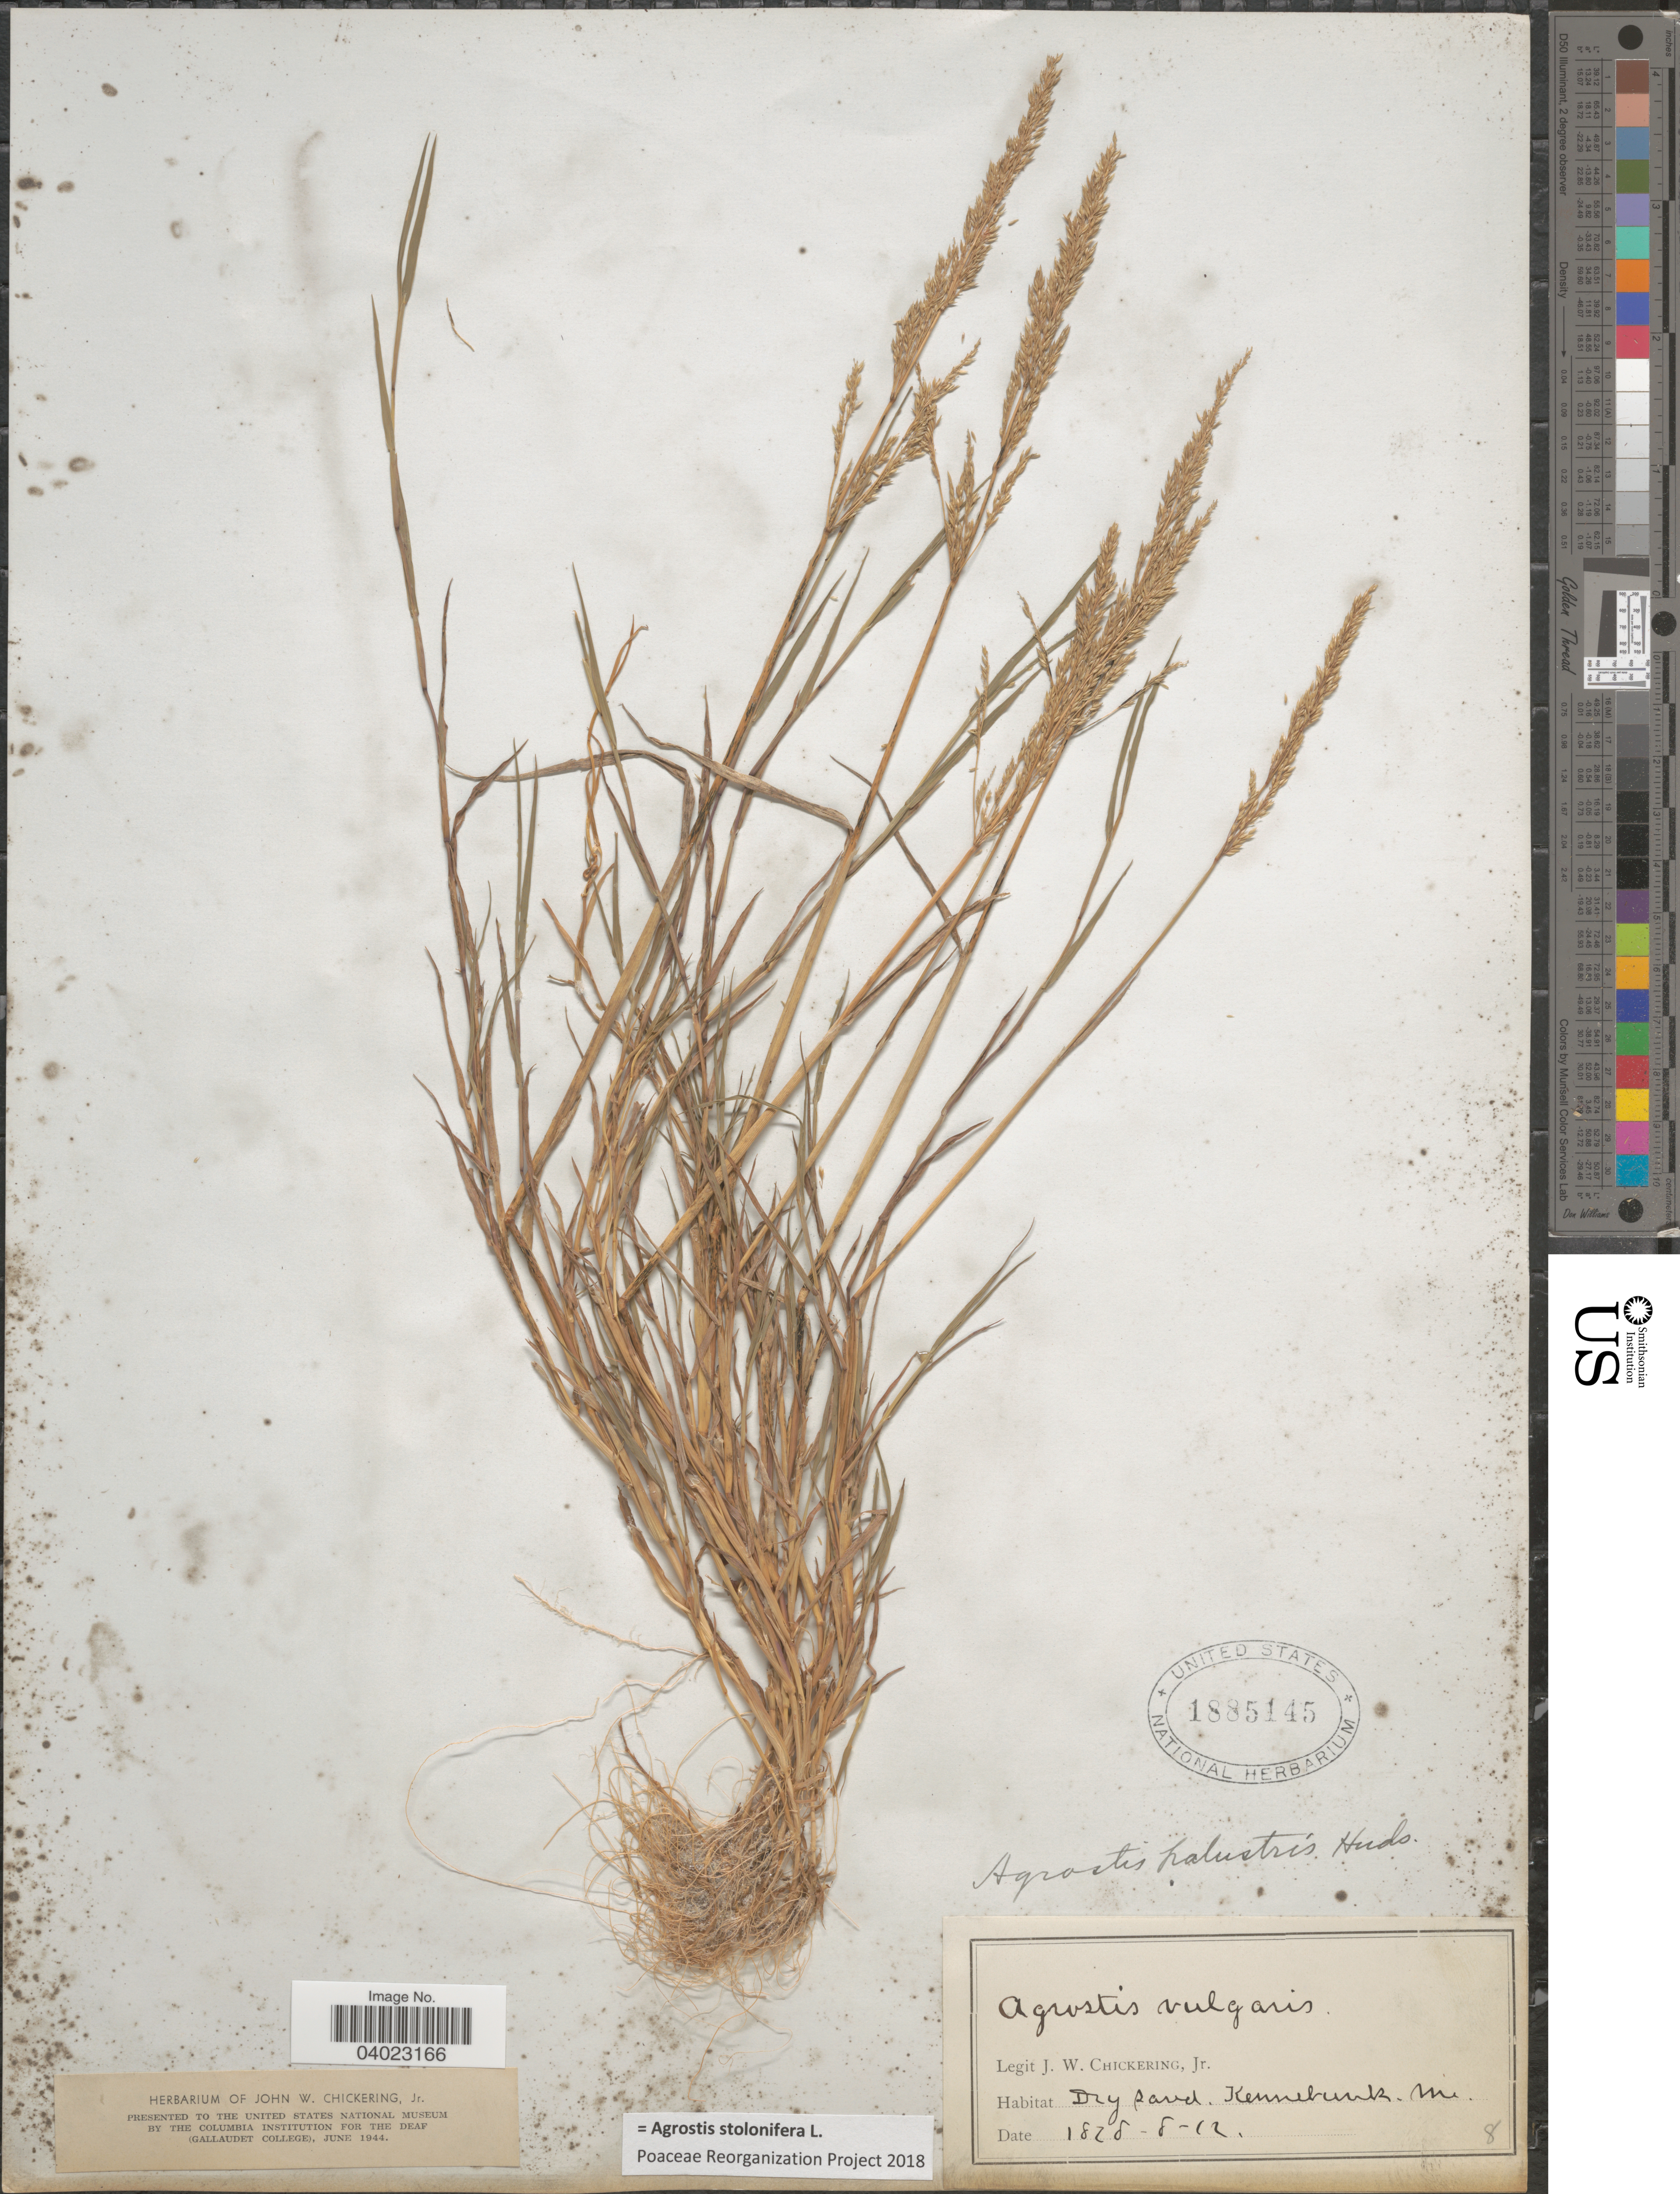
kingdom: Plantae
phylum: Tracheophyta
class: Liliopsida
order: Poales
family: Poaceae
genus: Agrostis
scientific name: Agrostis stolonifera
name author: L.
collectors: J. W. Chickering Jr.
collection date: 1828-08-12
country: United States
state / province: Michigan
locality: Dry sand. Kennebunk.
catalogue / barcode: US 1885145